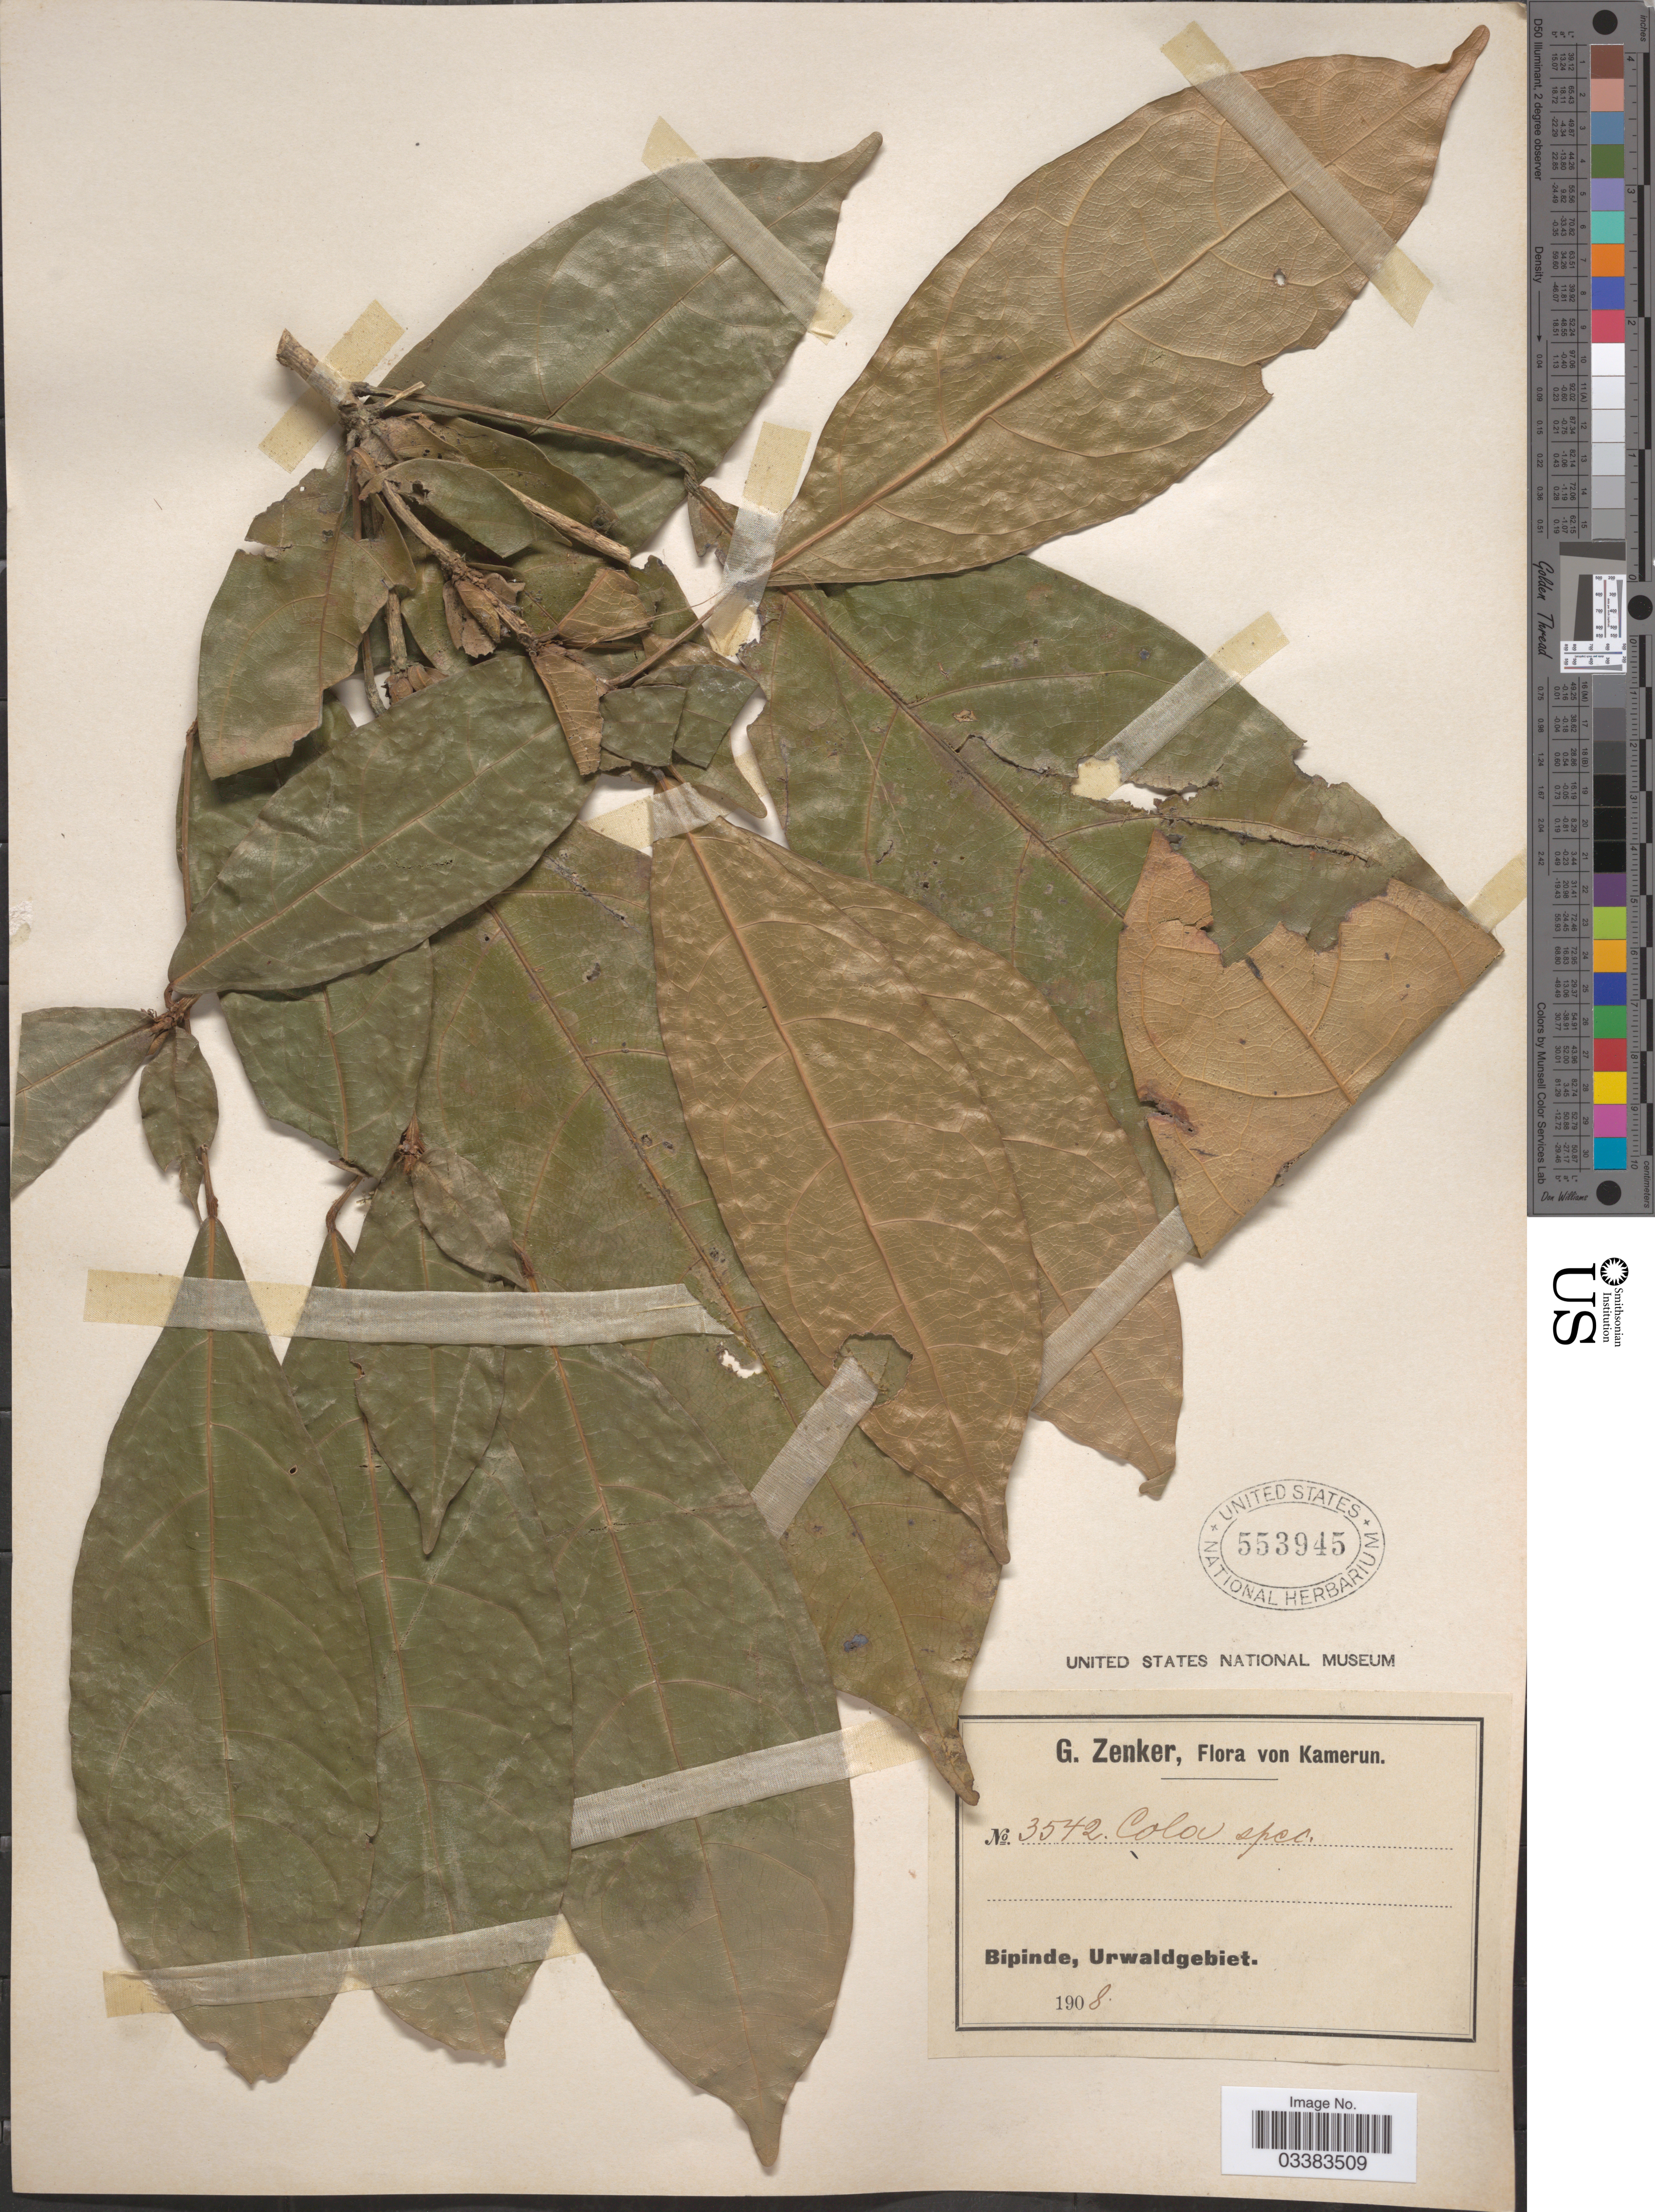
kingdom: Plantae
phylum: Tracheophyta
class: Magnoliopsida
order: Malvales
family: Malvaceae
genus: Cola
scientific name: Cola sp.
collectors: G. A. Zenker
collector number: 3542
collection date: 1908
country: Cameroon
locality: Kamerun. Bipinde, Urwaldgebiet.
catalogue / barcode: US 553945